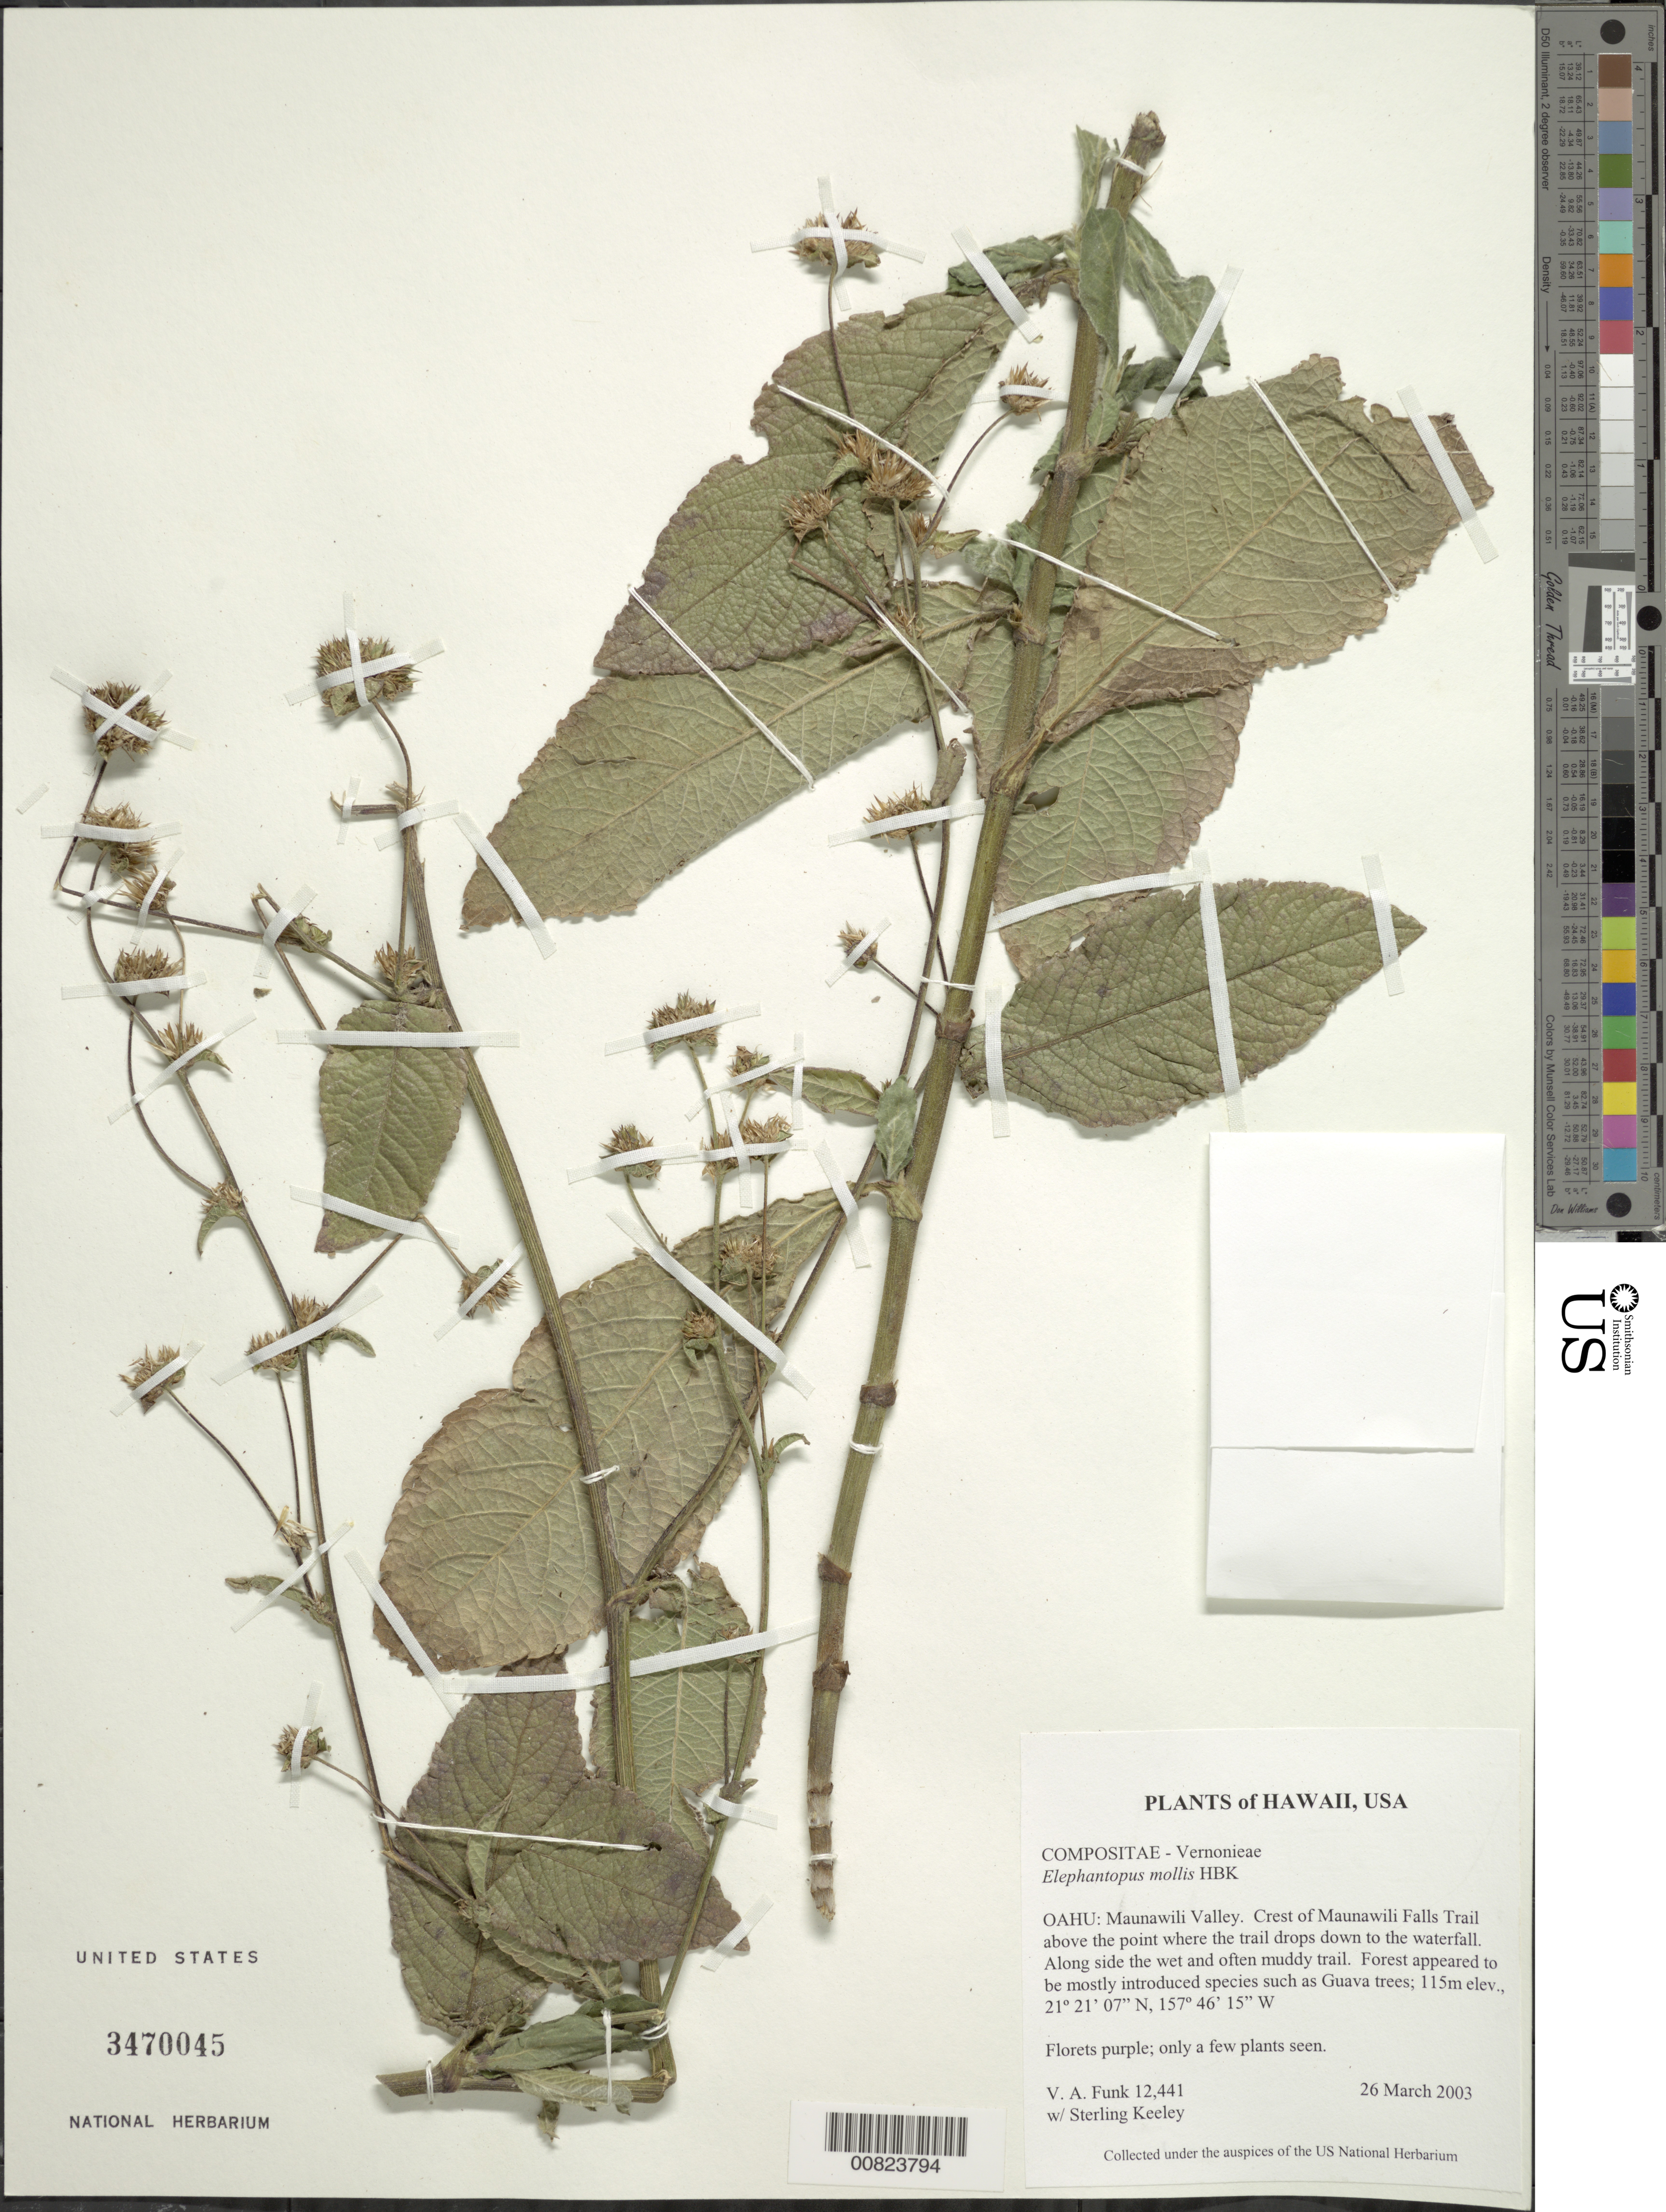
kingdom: Plantae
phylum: Tracheophyta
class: Magnoliopsida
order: Asterales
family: Asteraceae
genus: Elephantopus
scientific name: Elephantopus mollis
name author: Kunth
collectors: V. Funk & S. C. Keeley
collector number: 12441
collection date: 2003-03-26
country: United States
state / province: Hawaii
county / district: Honolulu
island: Oahu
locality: Oahu: Maunawilli Valley. Crest of Maunawili Falls Trail above the point where the trail drops down to the waterfall.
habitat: Forest appeared to be mostly introduced species such as Guava trees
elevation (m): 115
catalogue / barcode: US 3470045